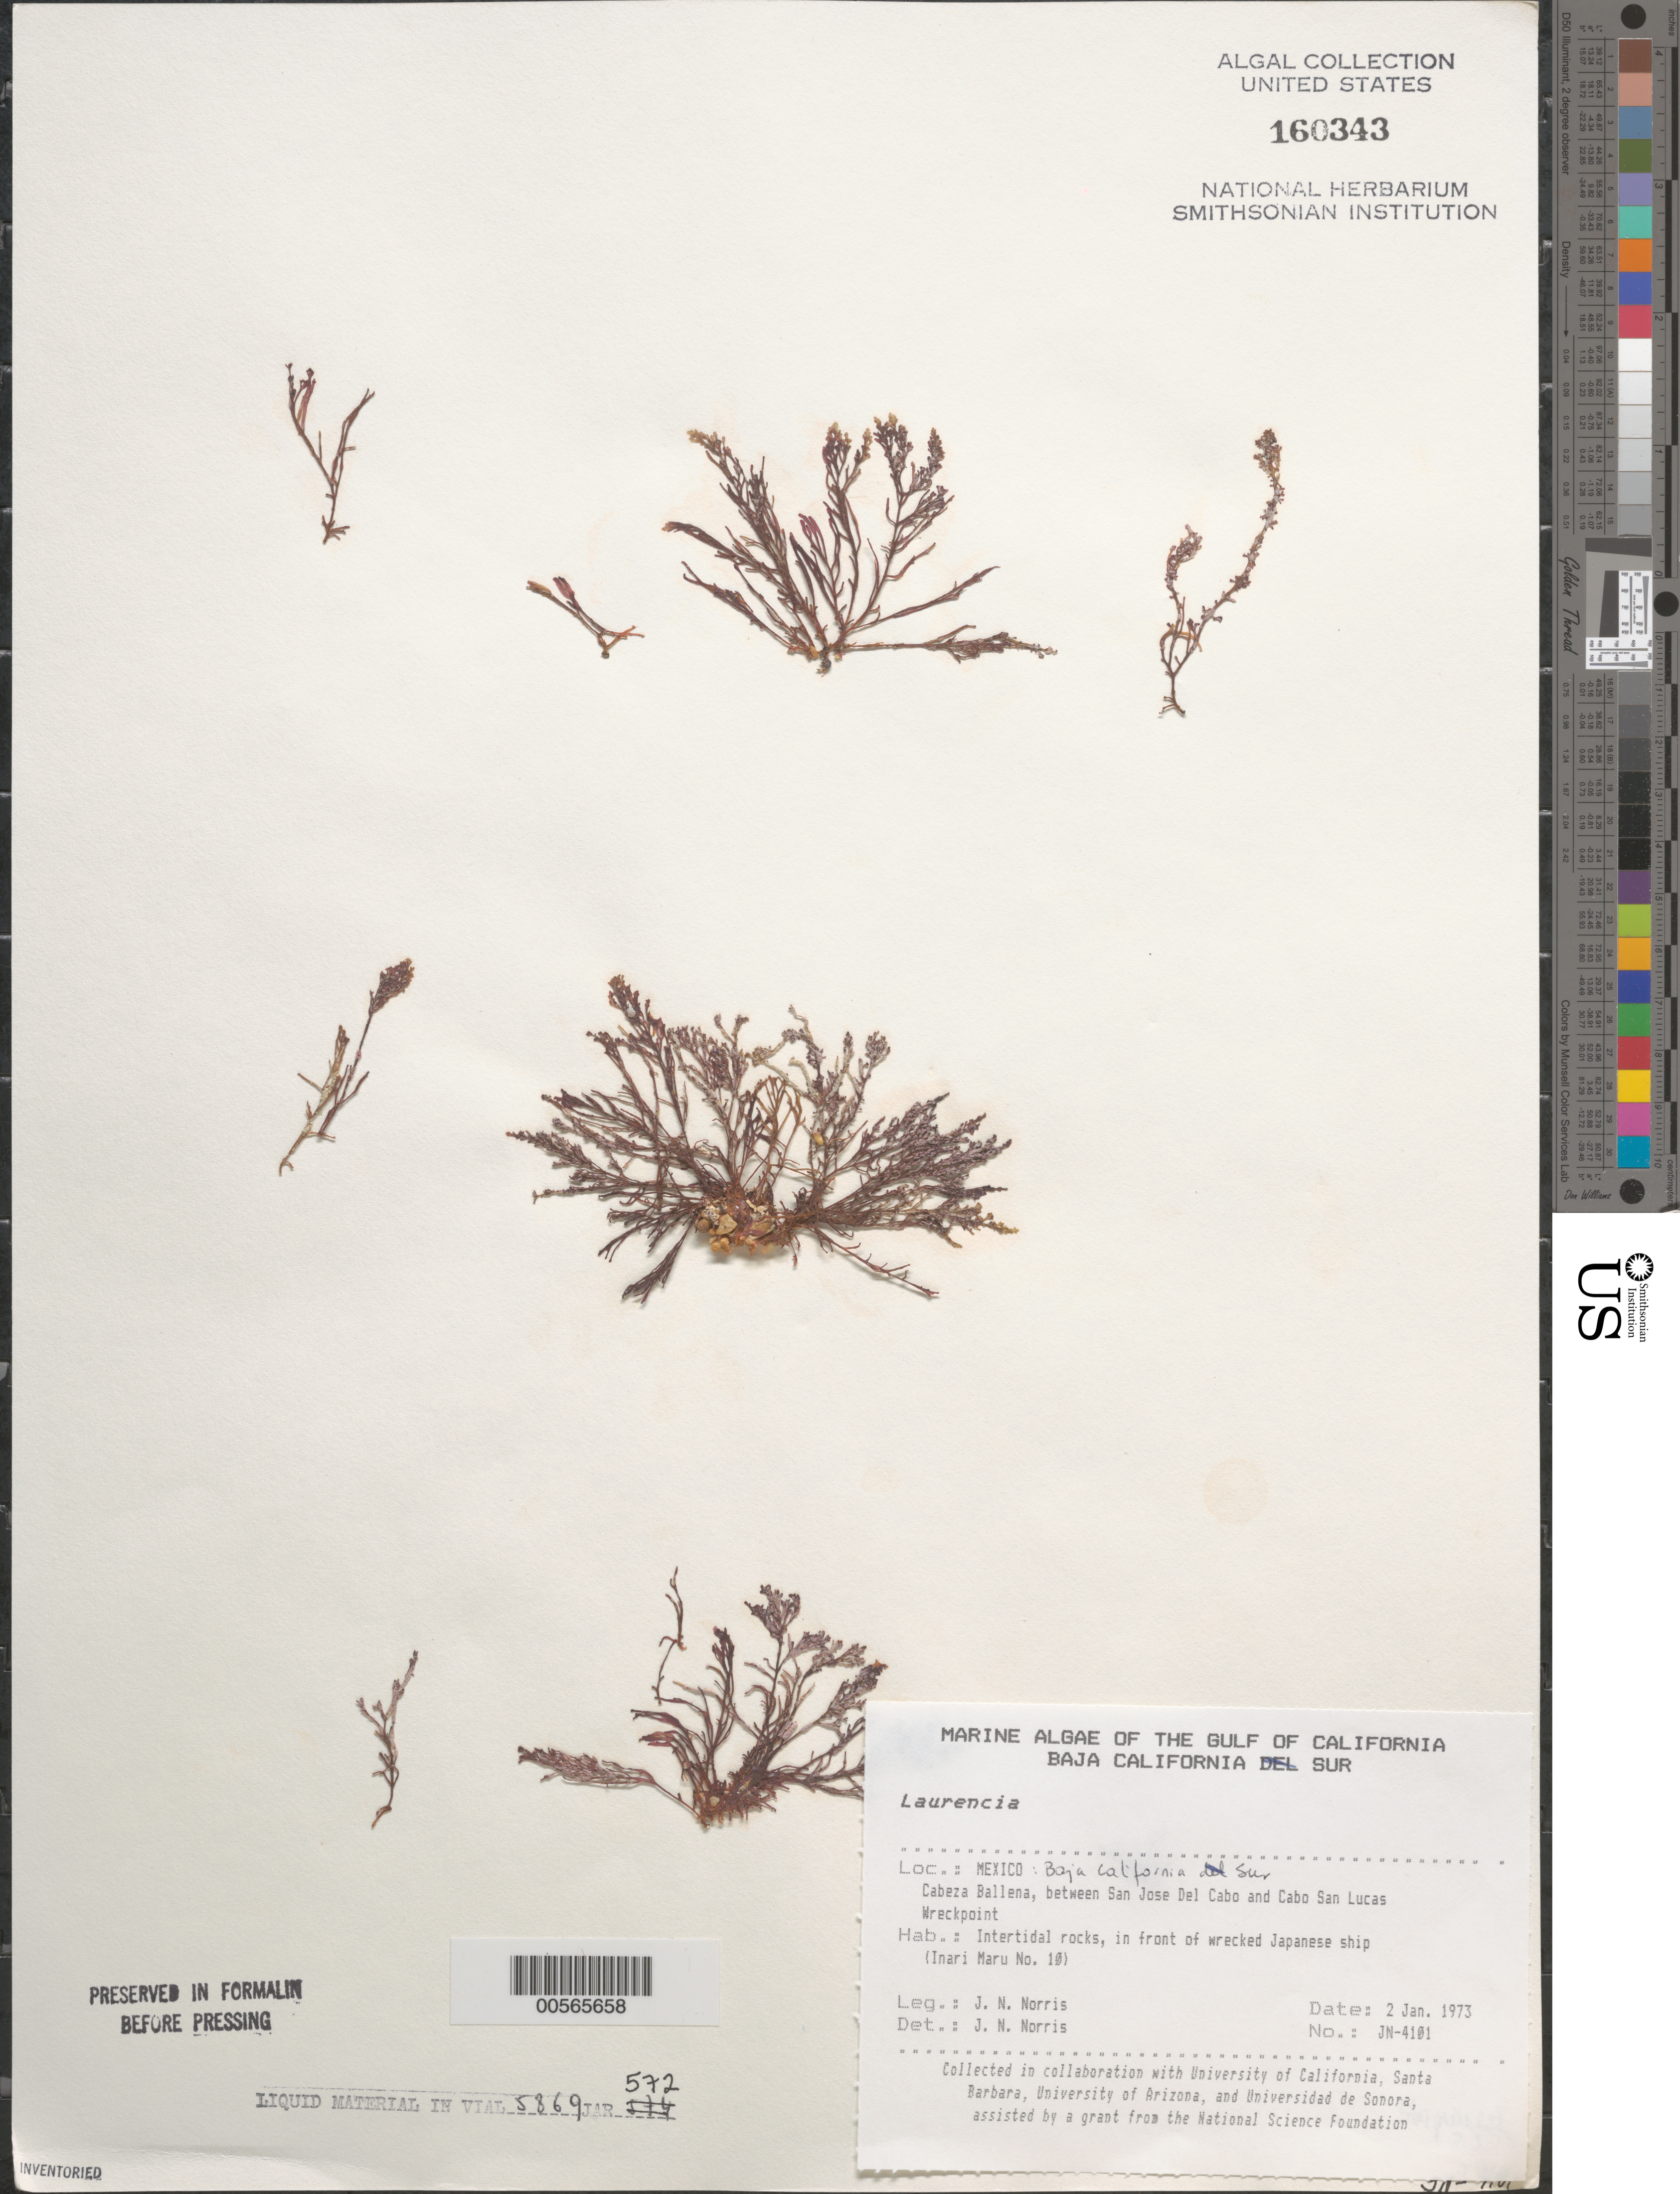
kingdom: Plantae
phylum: Rhodophyta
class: Florideophyceae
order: Ceramiales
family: Rhodomelaceae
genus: Laurencia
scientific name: Laurencia sp.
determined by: Norris, James N.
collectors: J. N. Norris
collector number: JN-4101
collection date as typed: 02 Jan 1973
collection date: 1973-01-02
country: Mexico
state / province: Baja California Sur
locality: Cabeza Ballena between San Jose del Cabo and Cabo San Lucas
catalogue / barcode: US 160343